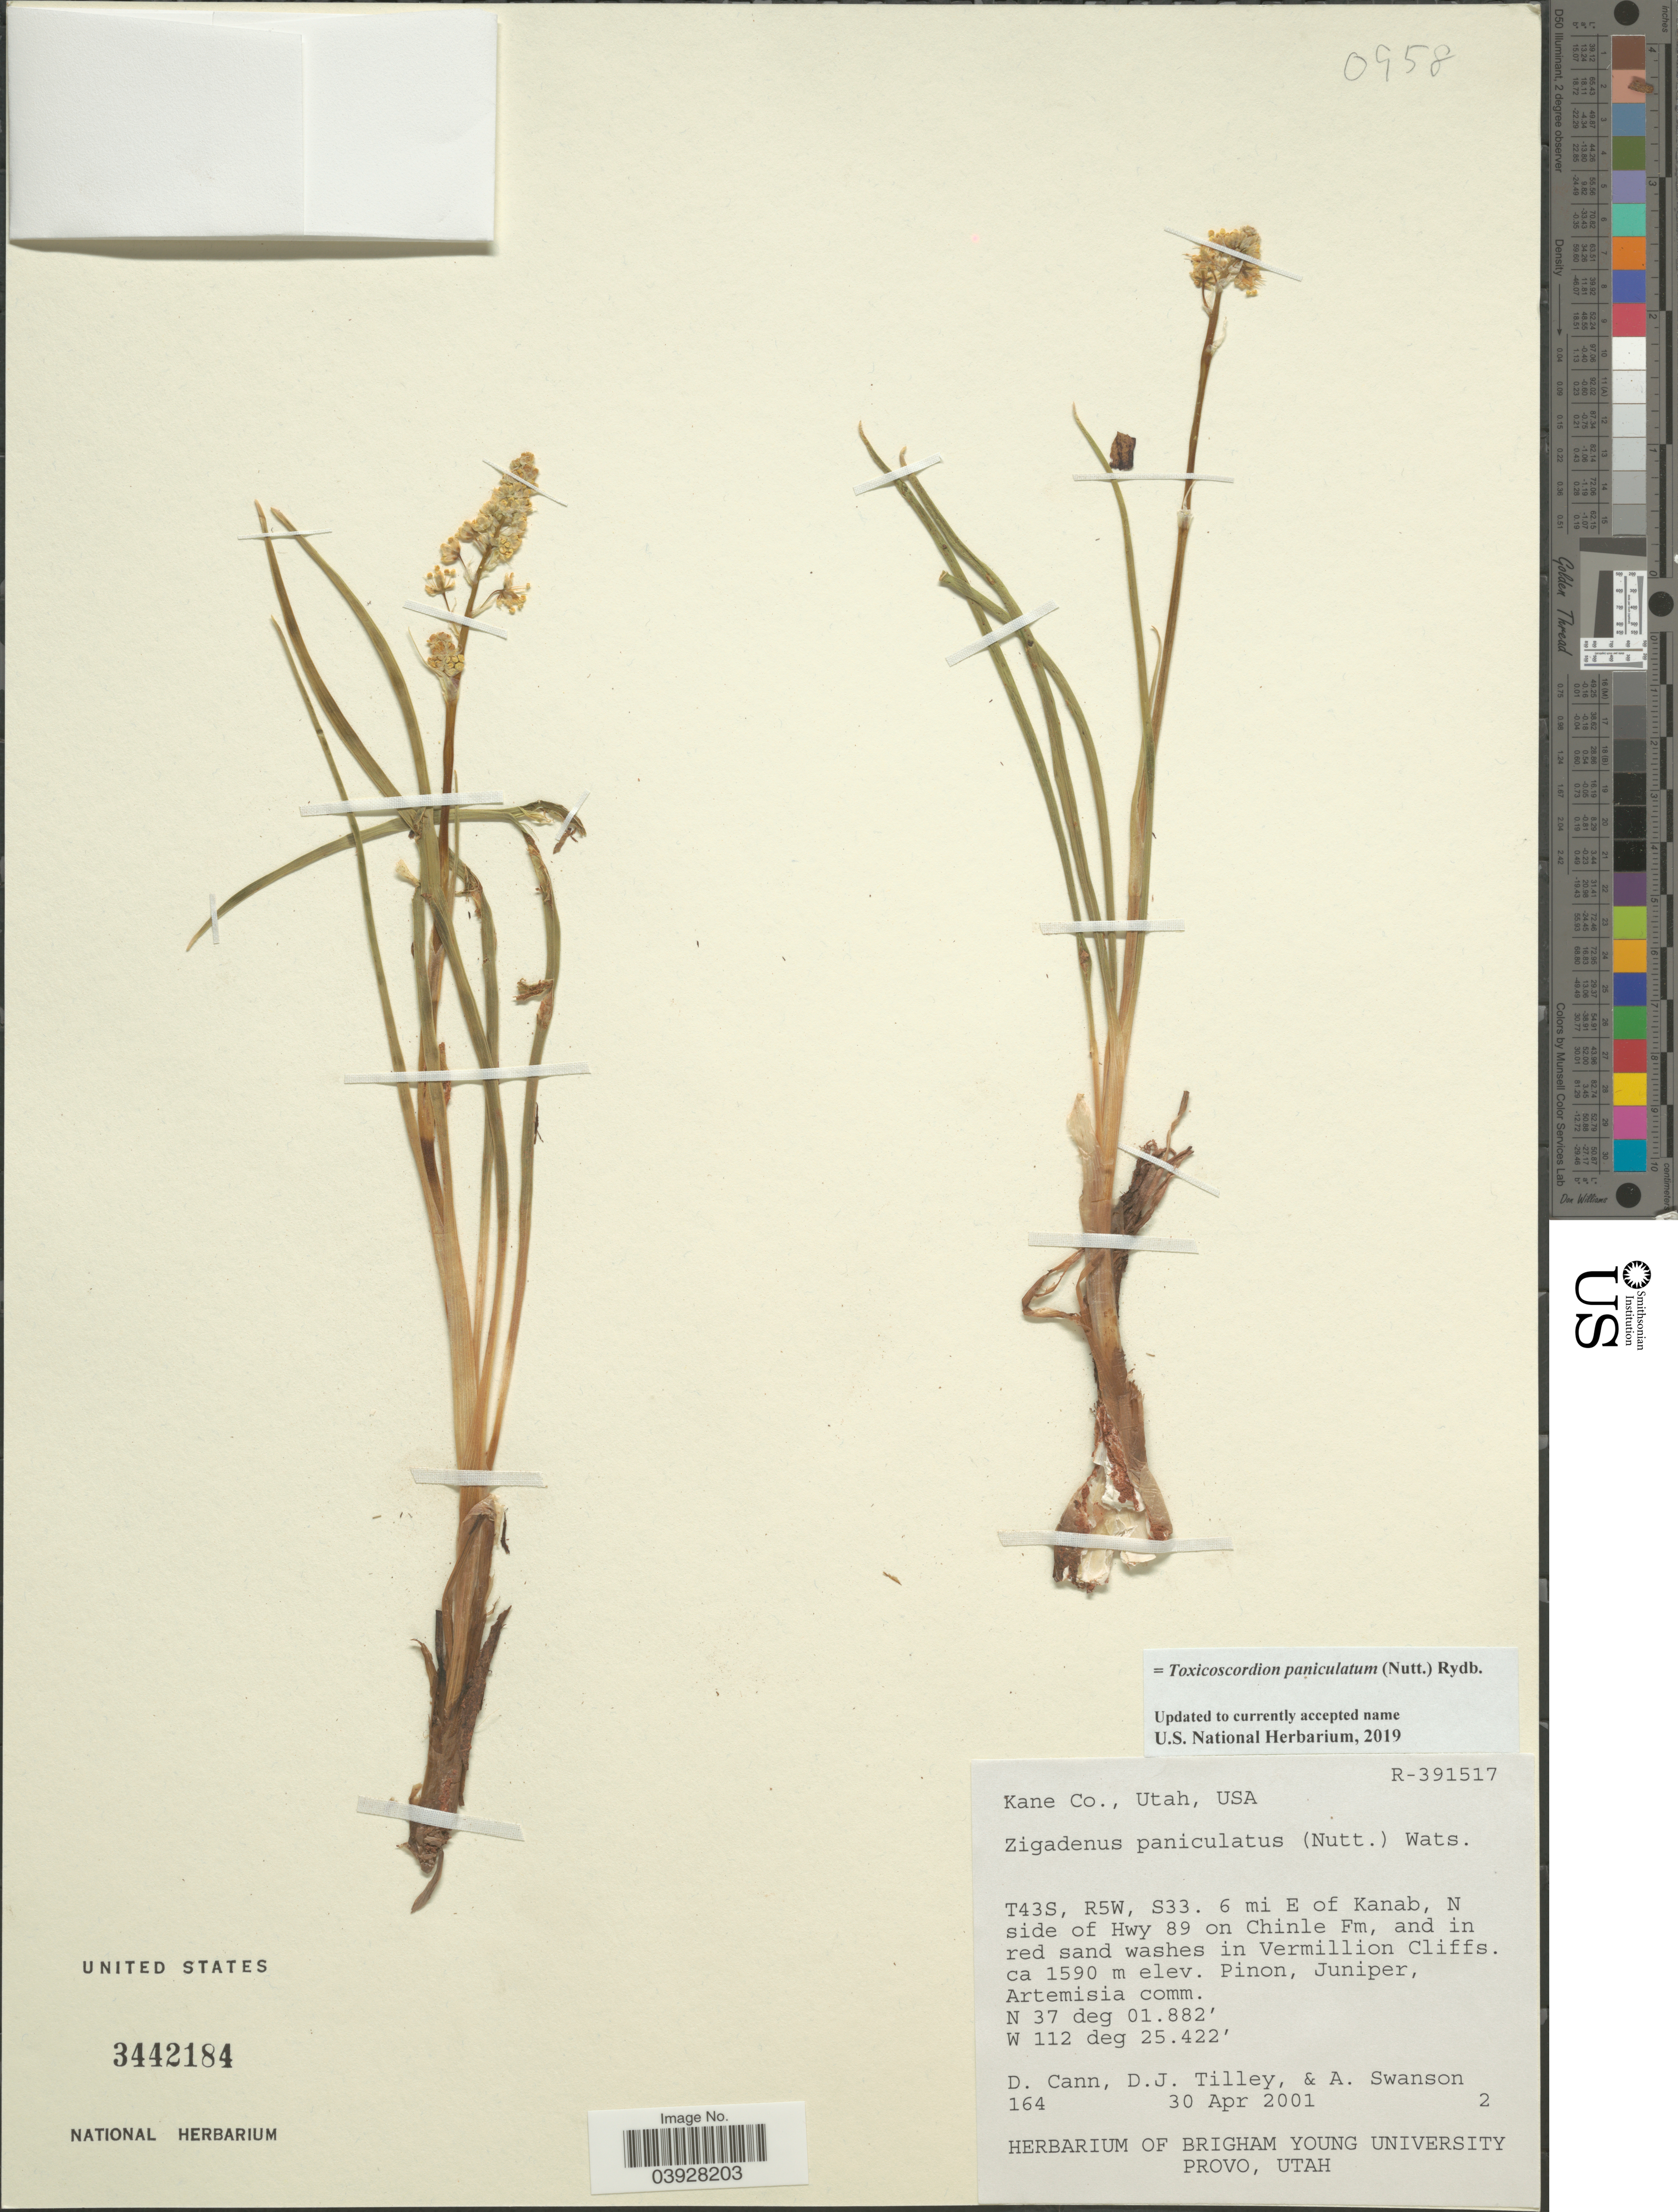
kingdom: Plantae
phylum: Tracheophyta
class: Liliopsida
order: Liliales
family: Melanthiaceae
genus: Toxicoscordion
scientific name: Toxicoscordion paniculatum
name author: (Nutt.) Rydb.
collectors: D. Cann, D. Tilley & A. Swanson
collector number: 164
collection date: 2001-04-30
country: United States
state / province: Utah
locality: Kane Co. T43S, R5W, S33. 6 mi E of Kanab, N side of Hwy 89 on Chinle Fm, and in red sand washes in Vermillion Cliffs.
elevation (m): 1590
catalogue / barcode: US 3442184